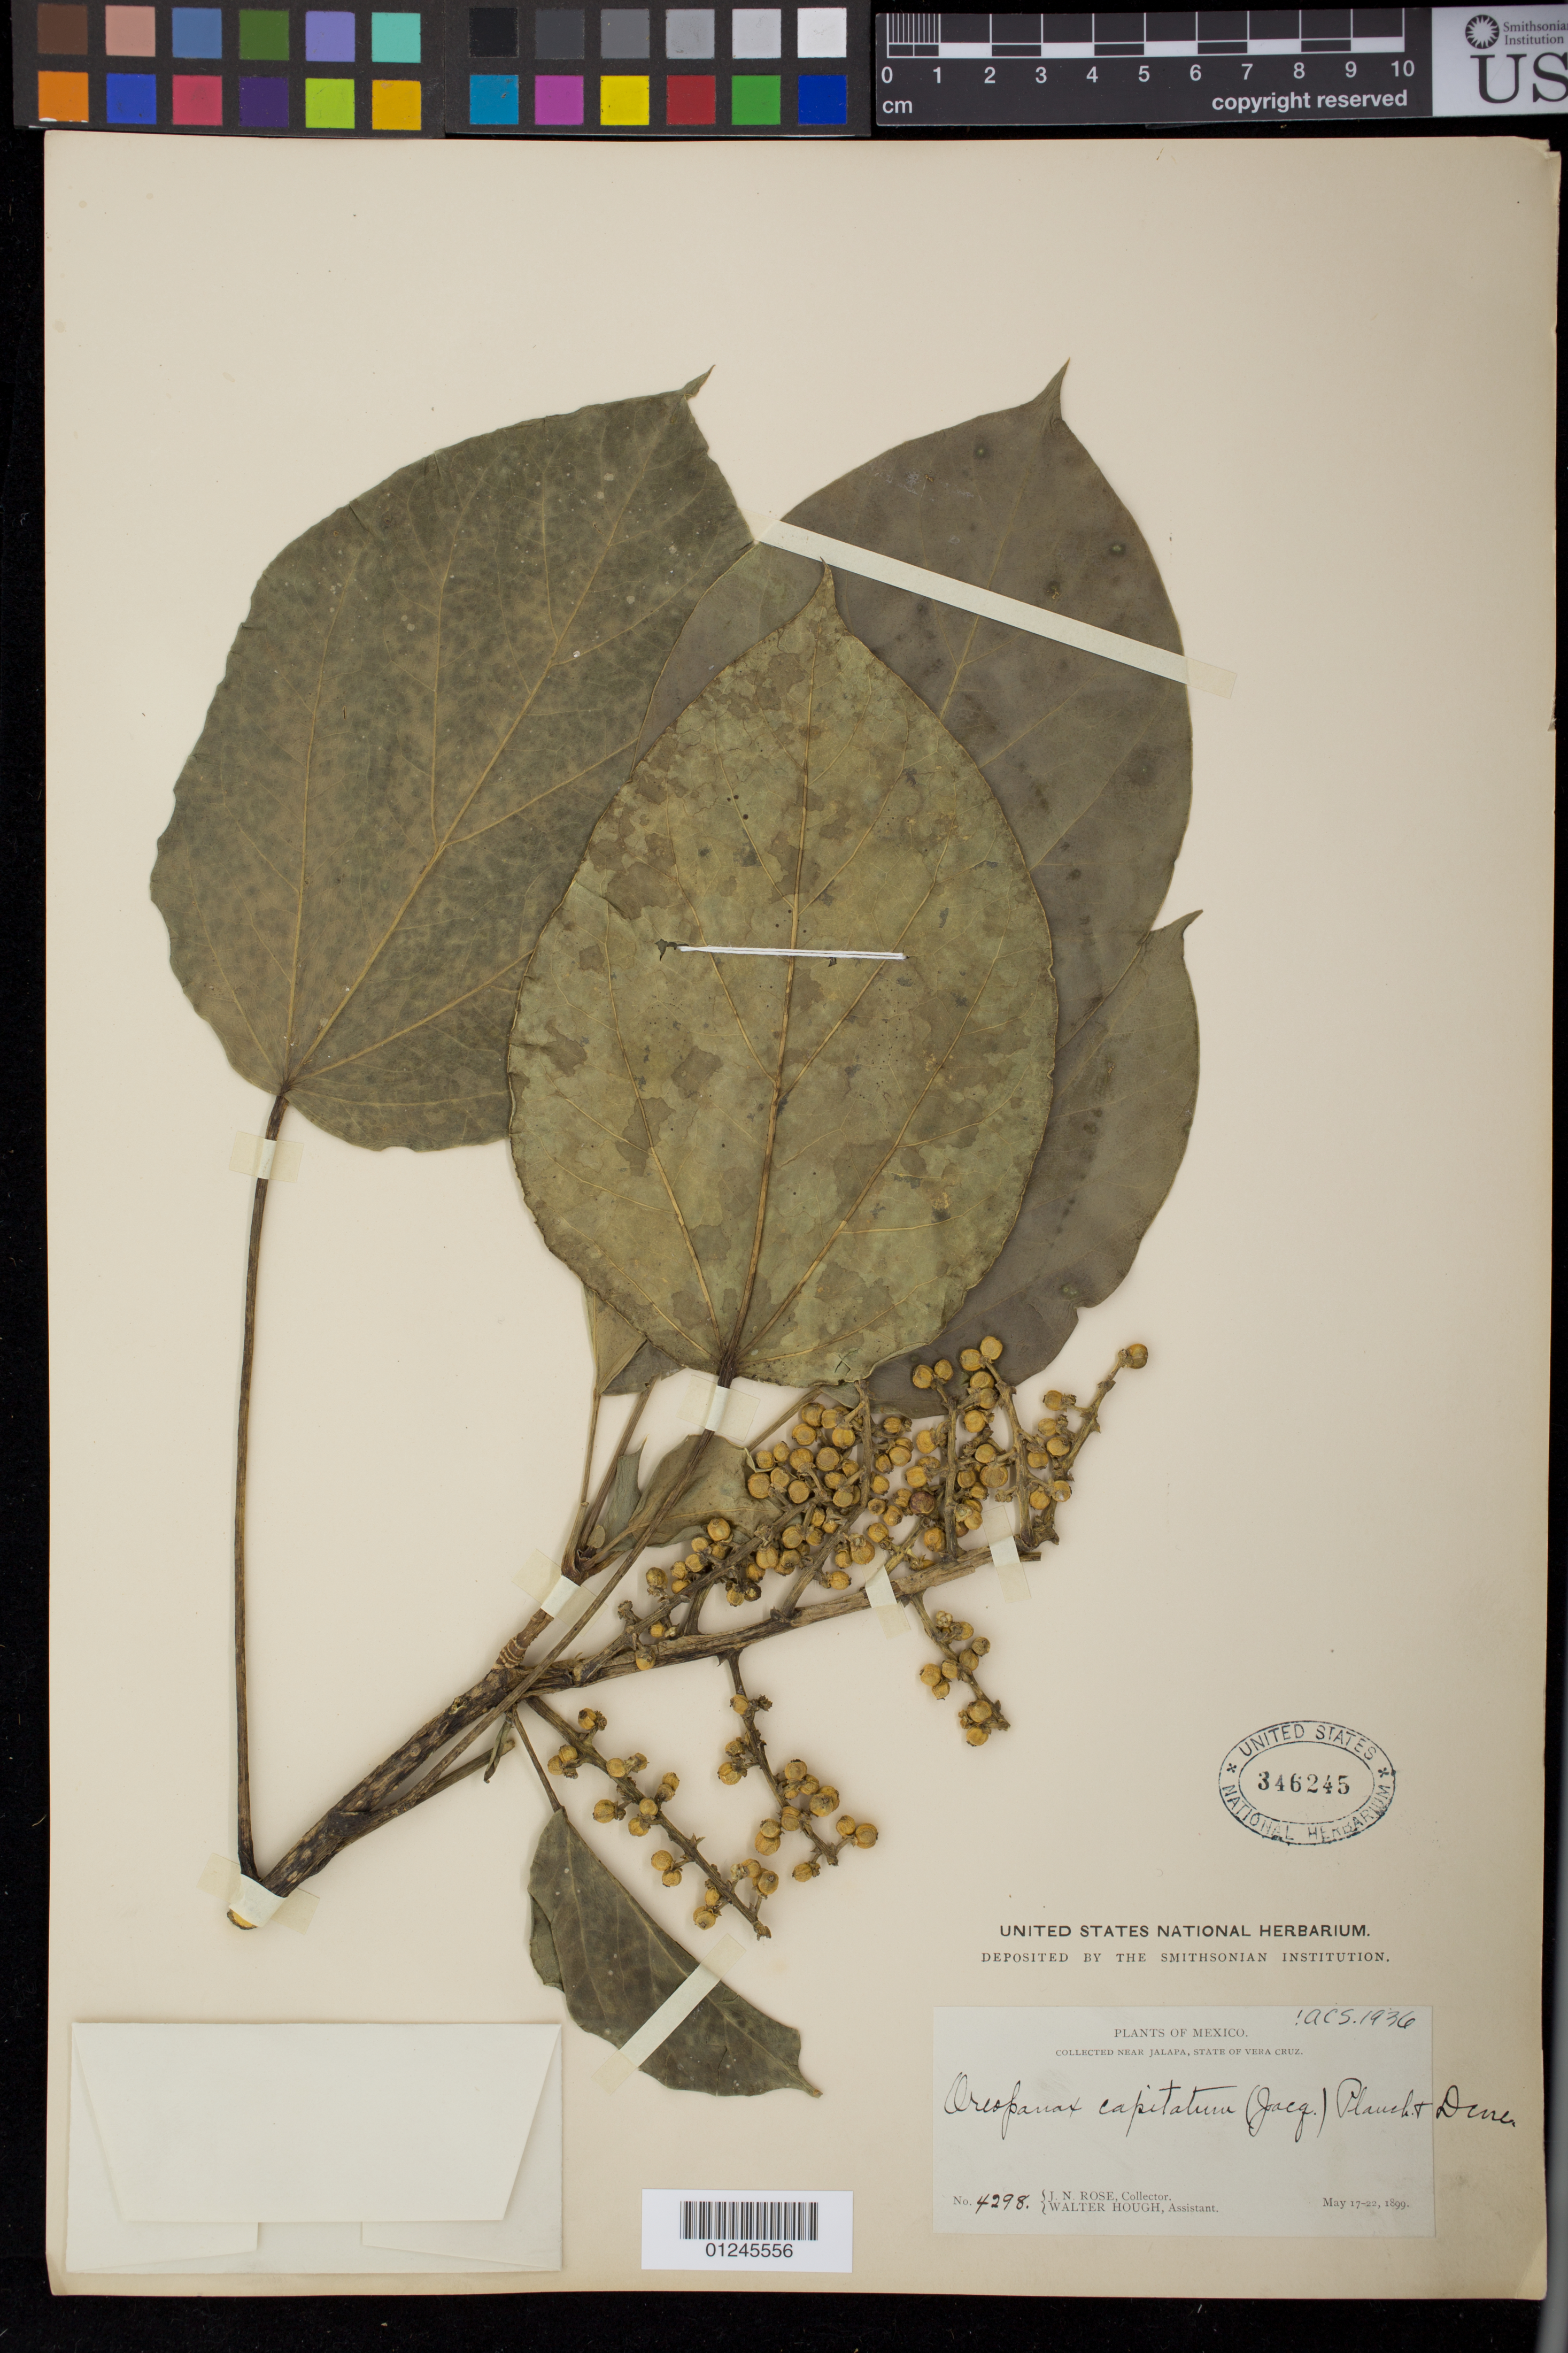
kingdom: Plantae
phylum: Tracheophyta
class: Magnoliopsida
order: Apiales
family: Araliaceae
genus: Oreopanax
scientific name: Oreopanax capitatus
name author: (Jacq.) Decne. & Planch.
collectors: J. N. Rose & W. Hough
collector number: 4298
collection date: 1899-05-17/1899-05-22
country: Mexico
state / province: Veracruz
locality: Near Jalapa, State of Vera Cruz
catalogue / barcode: US 346245